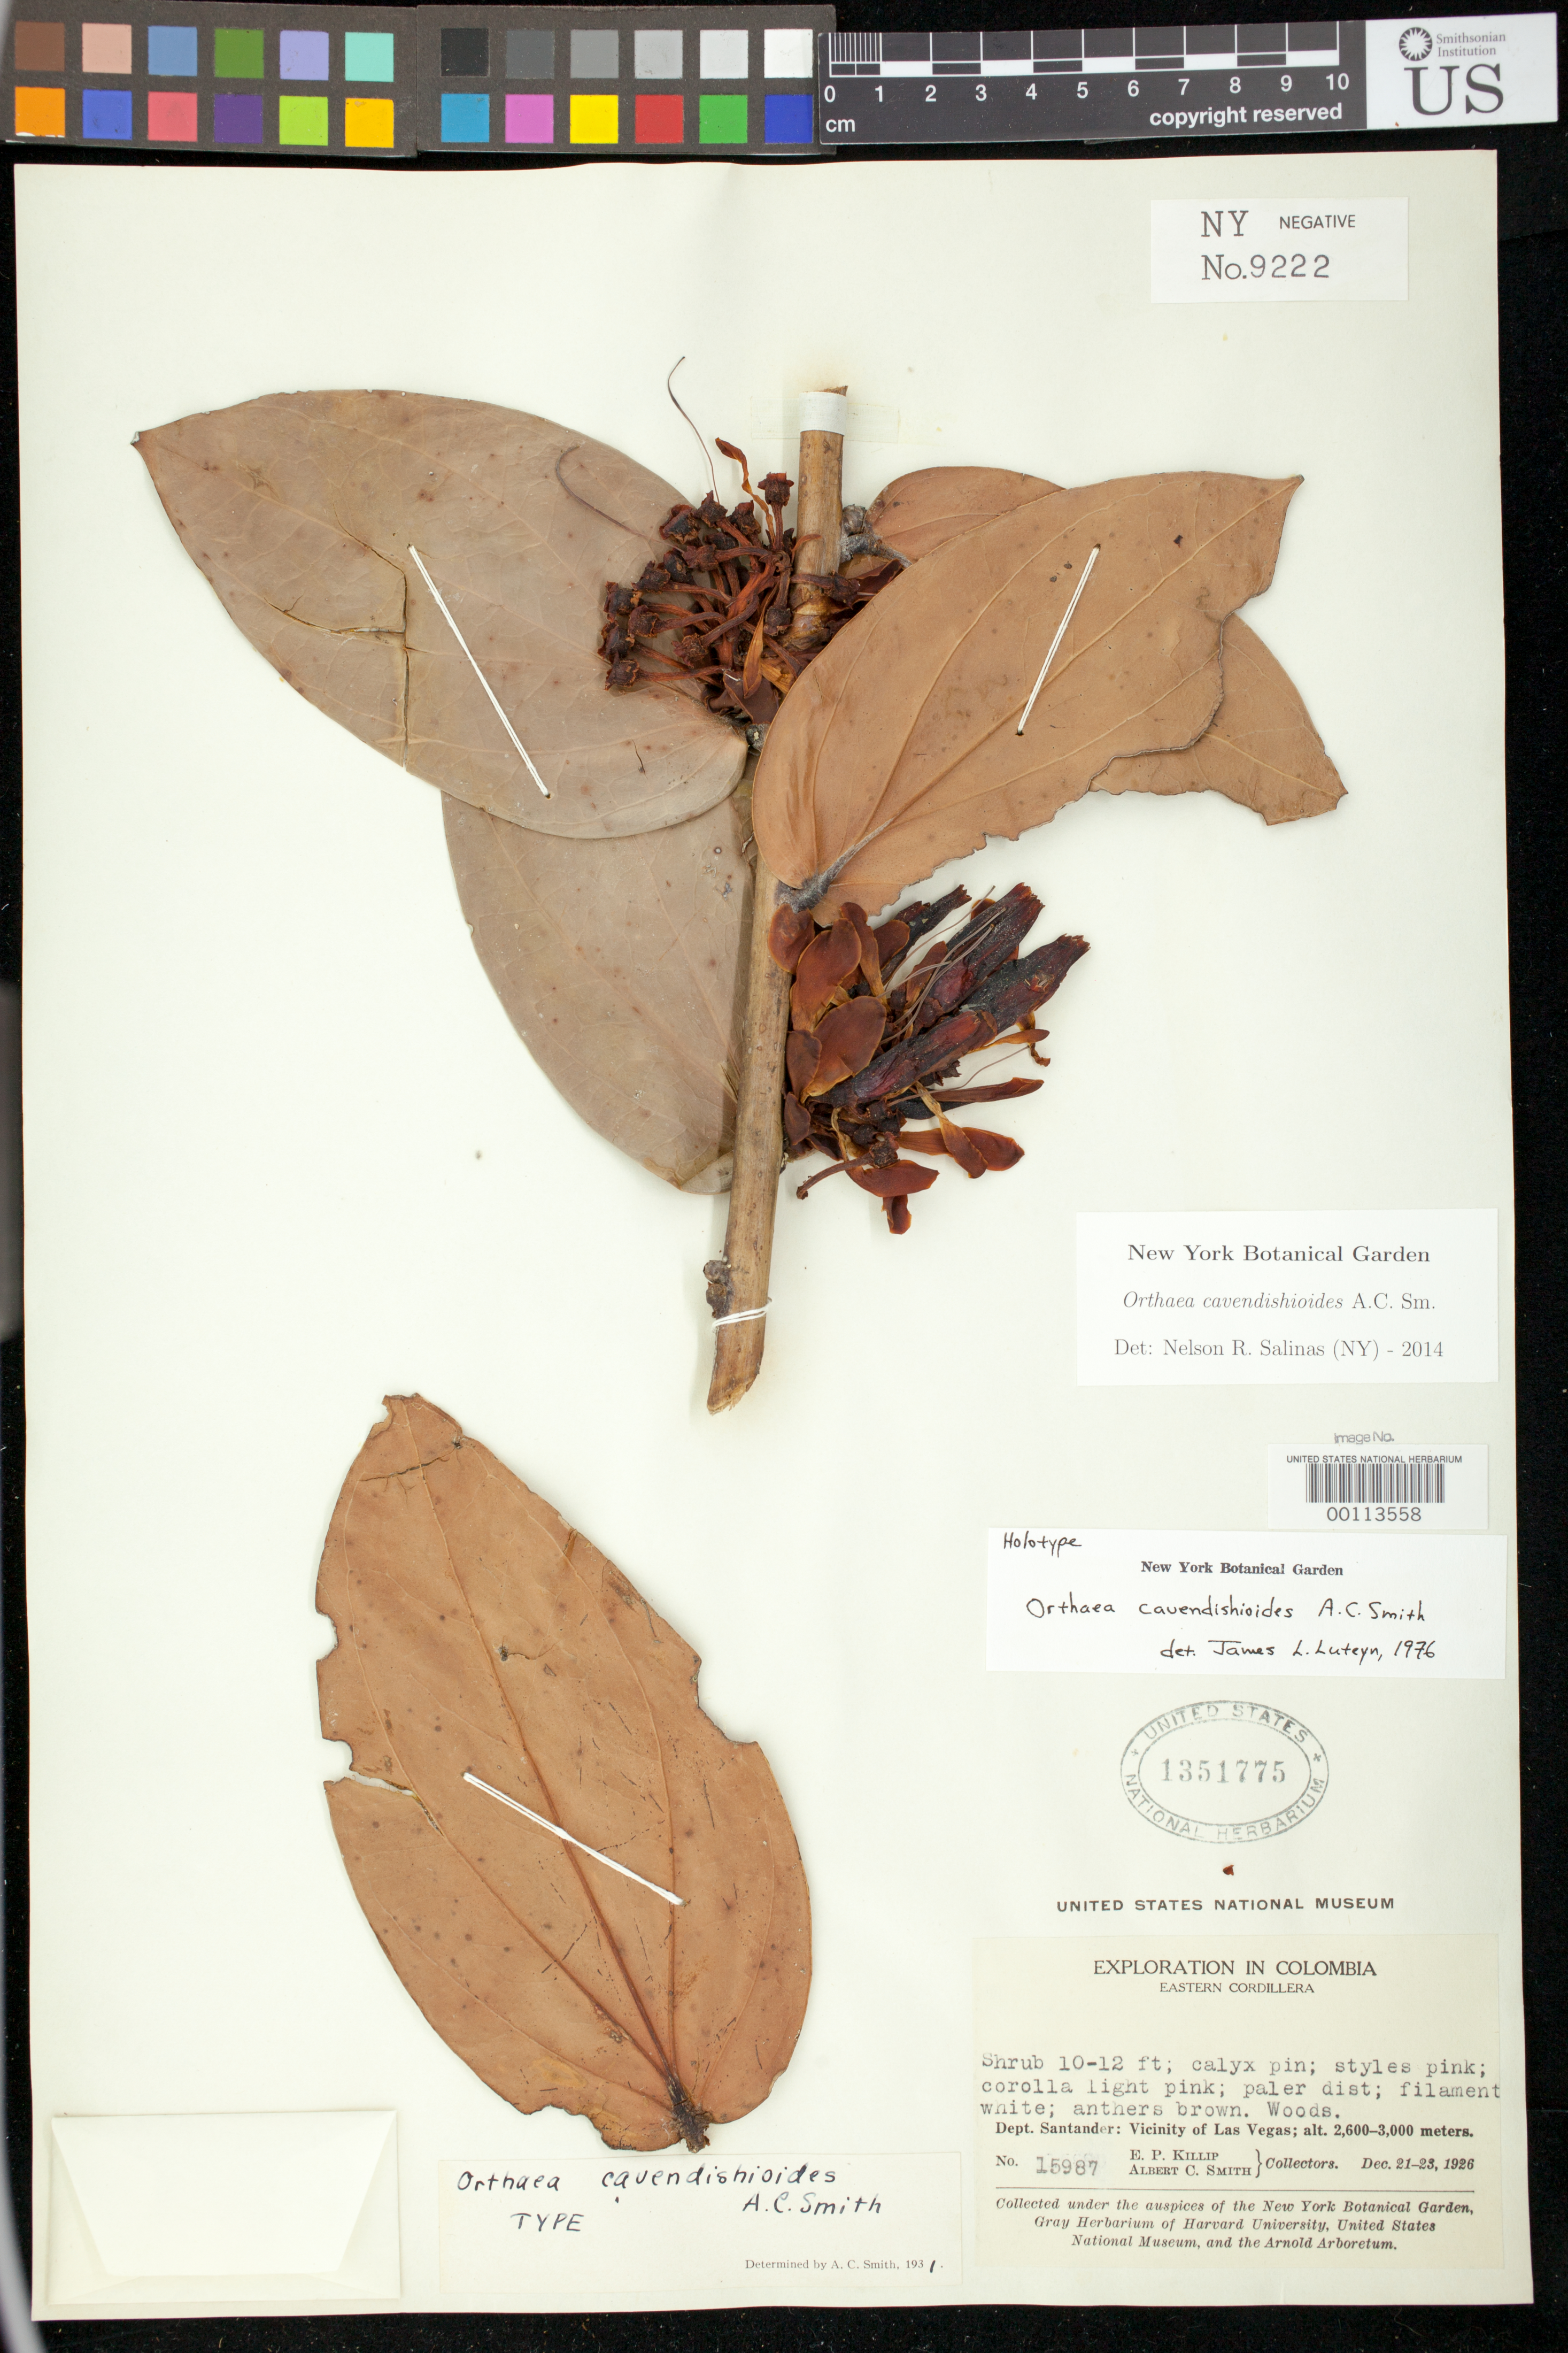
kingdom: Plantae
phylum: Tracheophyta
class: Magnoliopsida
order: Ericales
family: Ericaceae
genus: Orthaea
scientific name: Orthaea cavendishioides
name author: A.C. Sm.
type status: Holotype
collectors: E. P. Killip & A. C. Smith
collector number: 15987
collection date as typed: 21 Dec 1926 to 23 Dec 1926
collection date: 1926-12-21/1926-12-23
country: Colombia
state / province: Santander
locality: Las Vegas.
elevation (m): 2600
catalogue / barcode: US 1351775